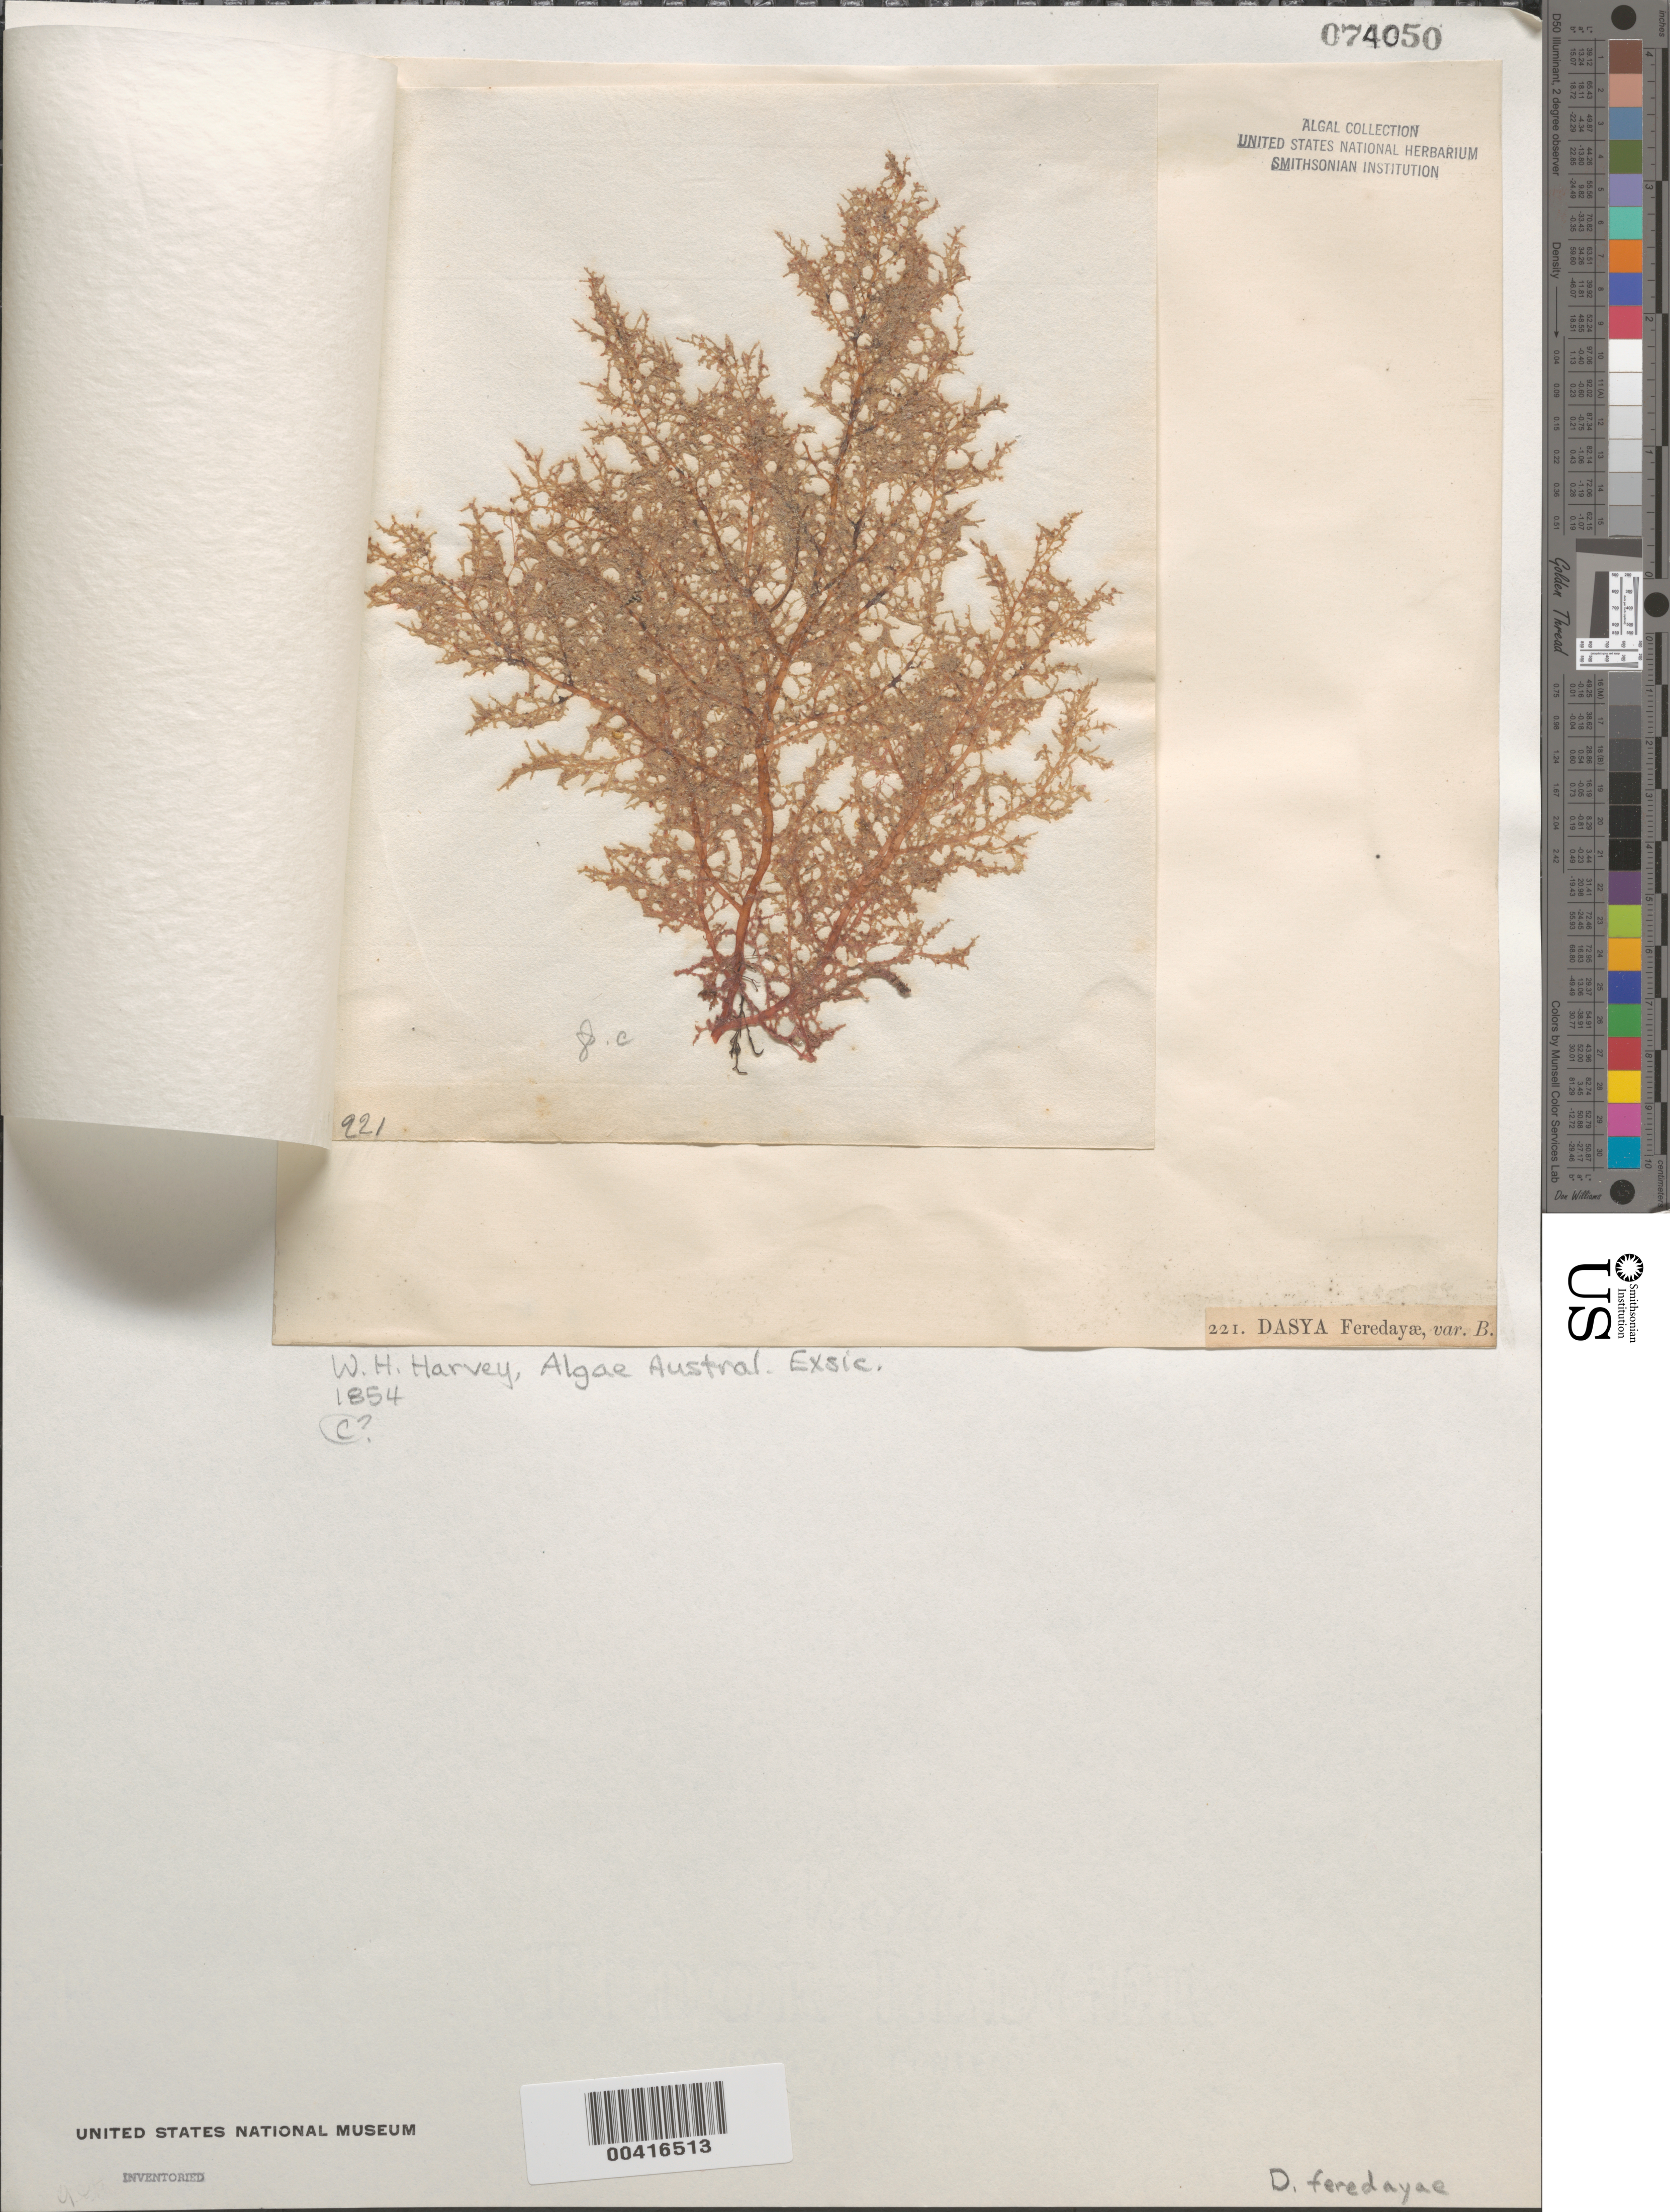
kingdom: Plantae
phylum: Rhodophyta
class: Florideophyceae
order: Ceramiales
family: Rhodomelaceae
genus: Micropeuce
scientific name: Micropeuce feredayae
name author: (Harvey) Kylin ex P.C. Silva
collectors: W. Harvey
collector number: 221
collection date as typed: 1854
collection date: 1854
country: Australia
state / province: Western Australia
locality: Princess Royal Harbor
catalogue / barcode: US 74050